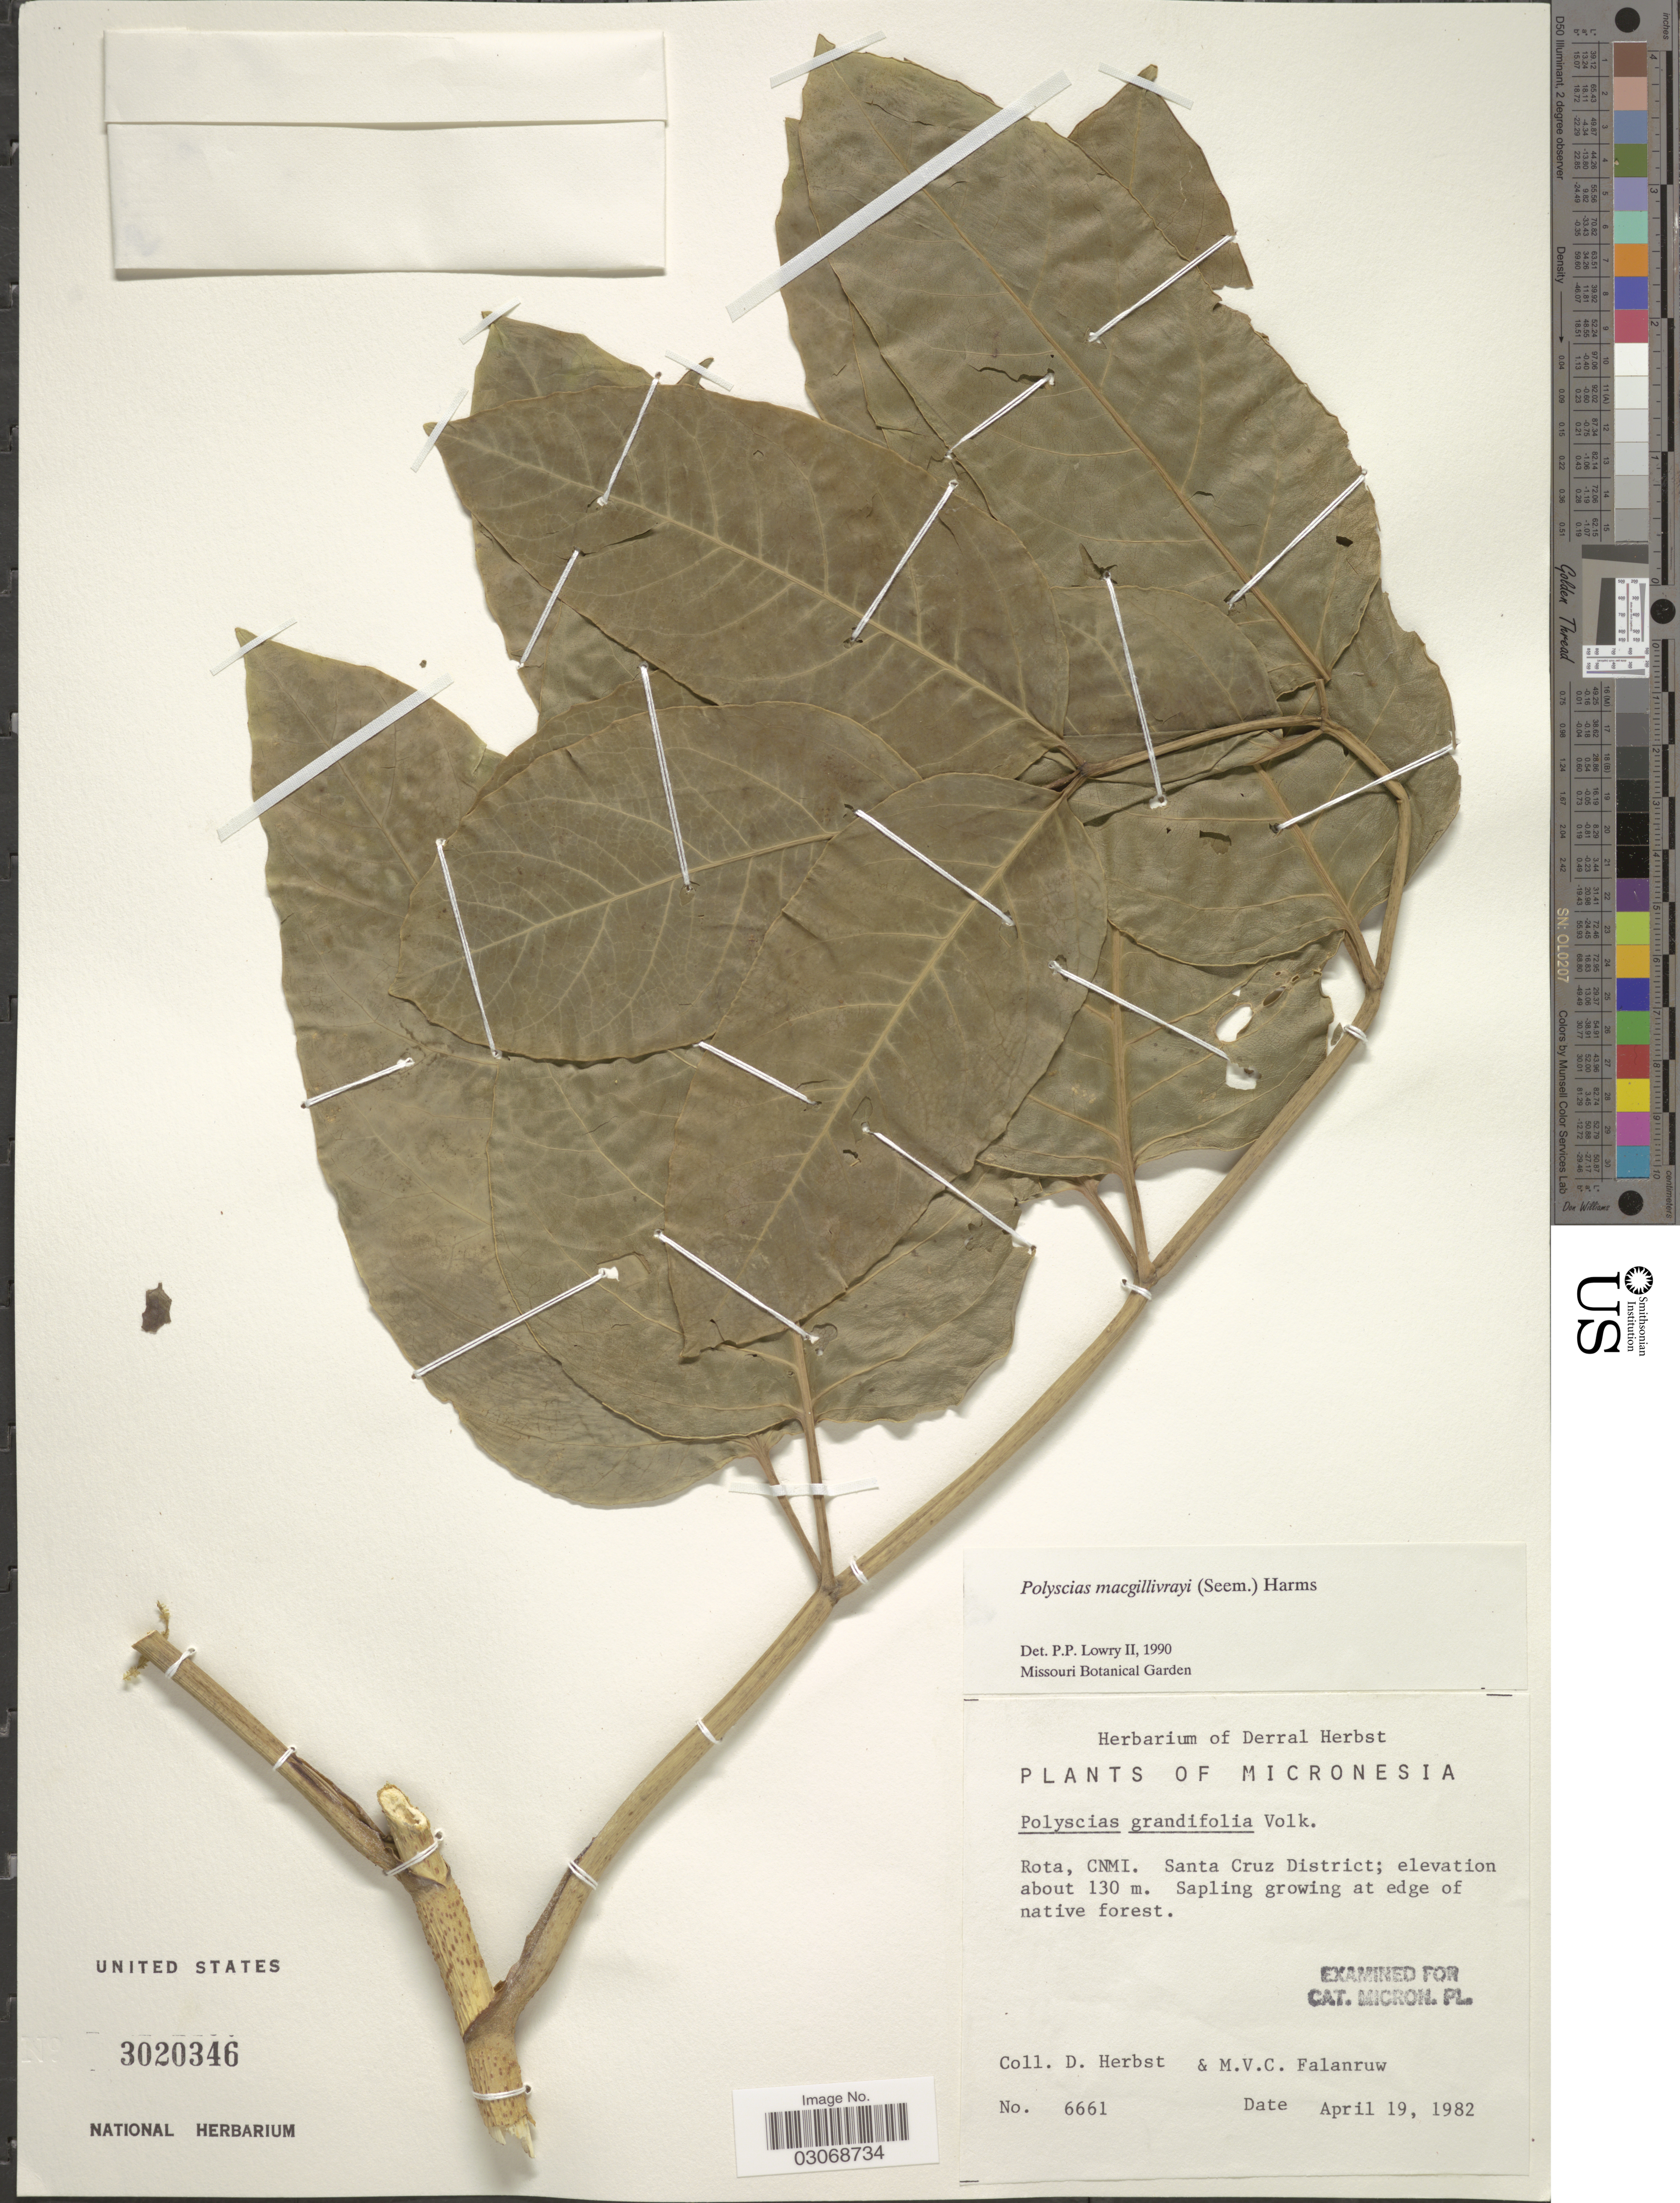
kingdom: Plantae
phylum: Tracheophyta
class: Magnoliopsida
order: Apiales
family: Araliaceae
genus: Polyscias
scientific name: Polyscias macgillivrayi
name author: Harms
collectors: D. Herbst & M. V. Falanruw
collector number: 6661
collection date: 1982-04-19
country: Northern Mariana Islands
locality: Rota, CNMI. Santa Cruz District.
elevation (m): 130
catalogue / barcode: US 3020346